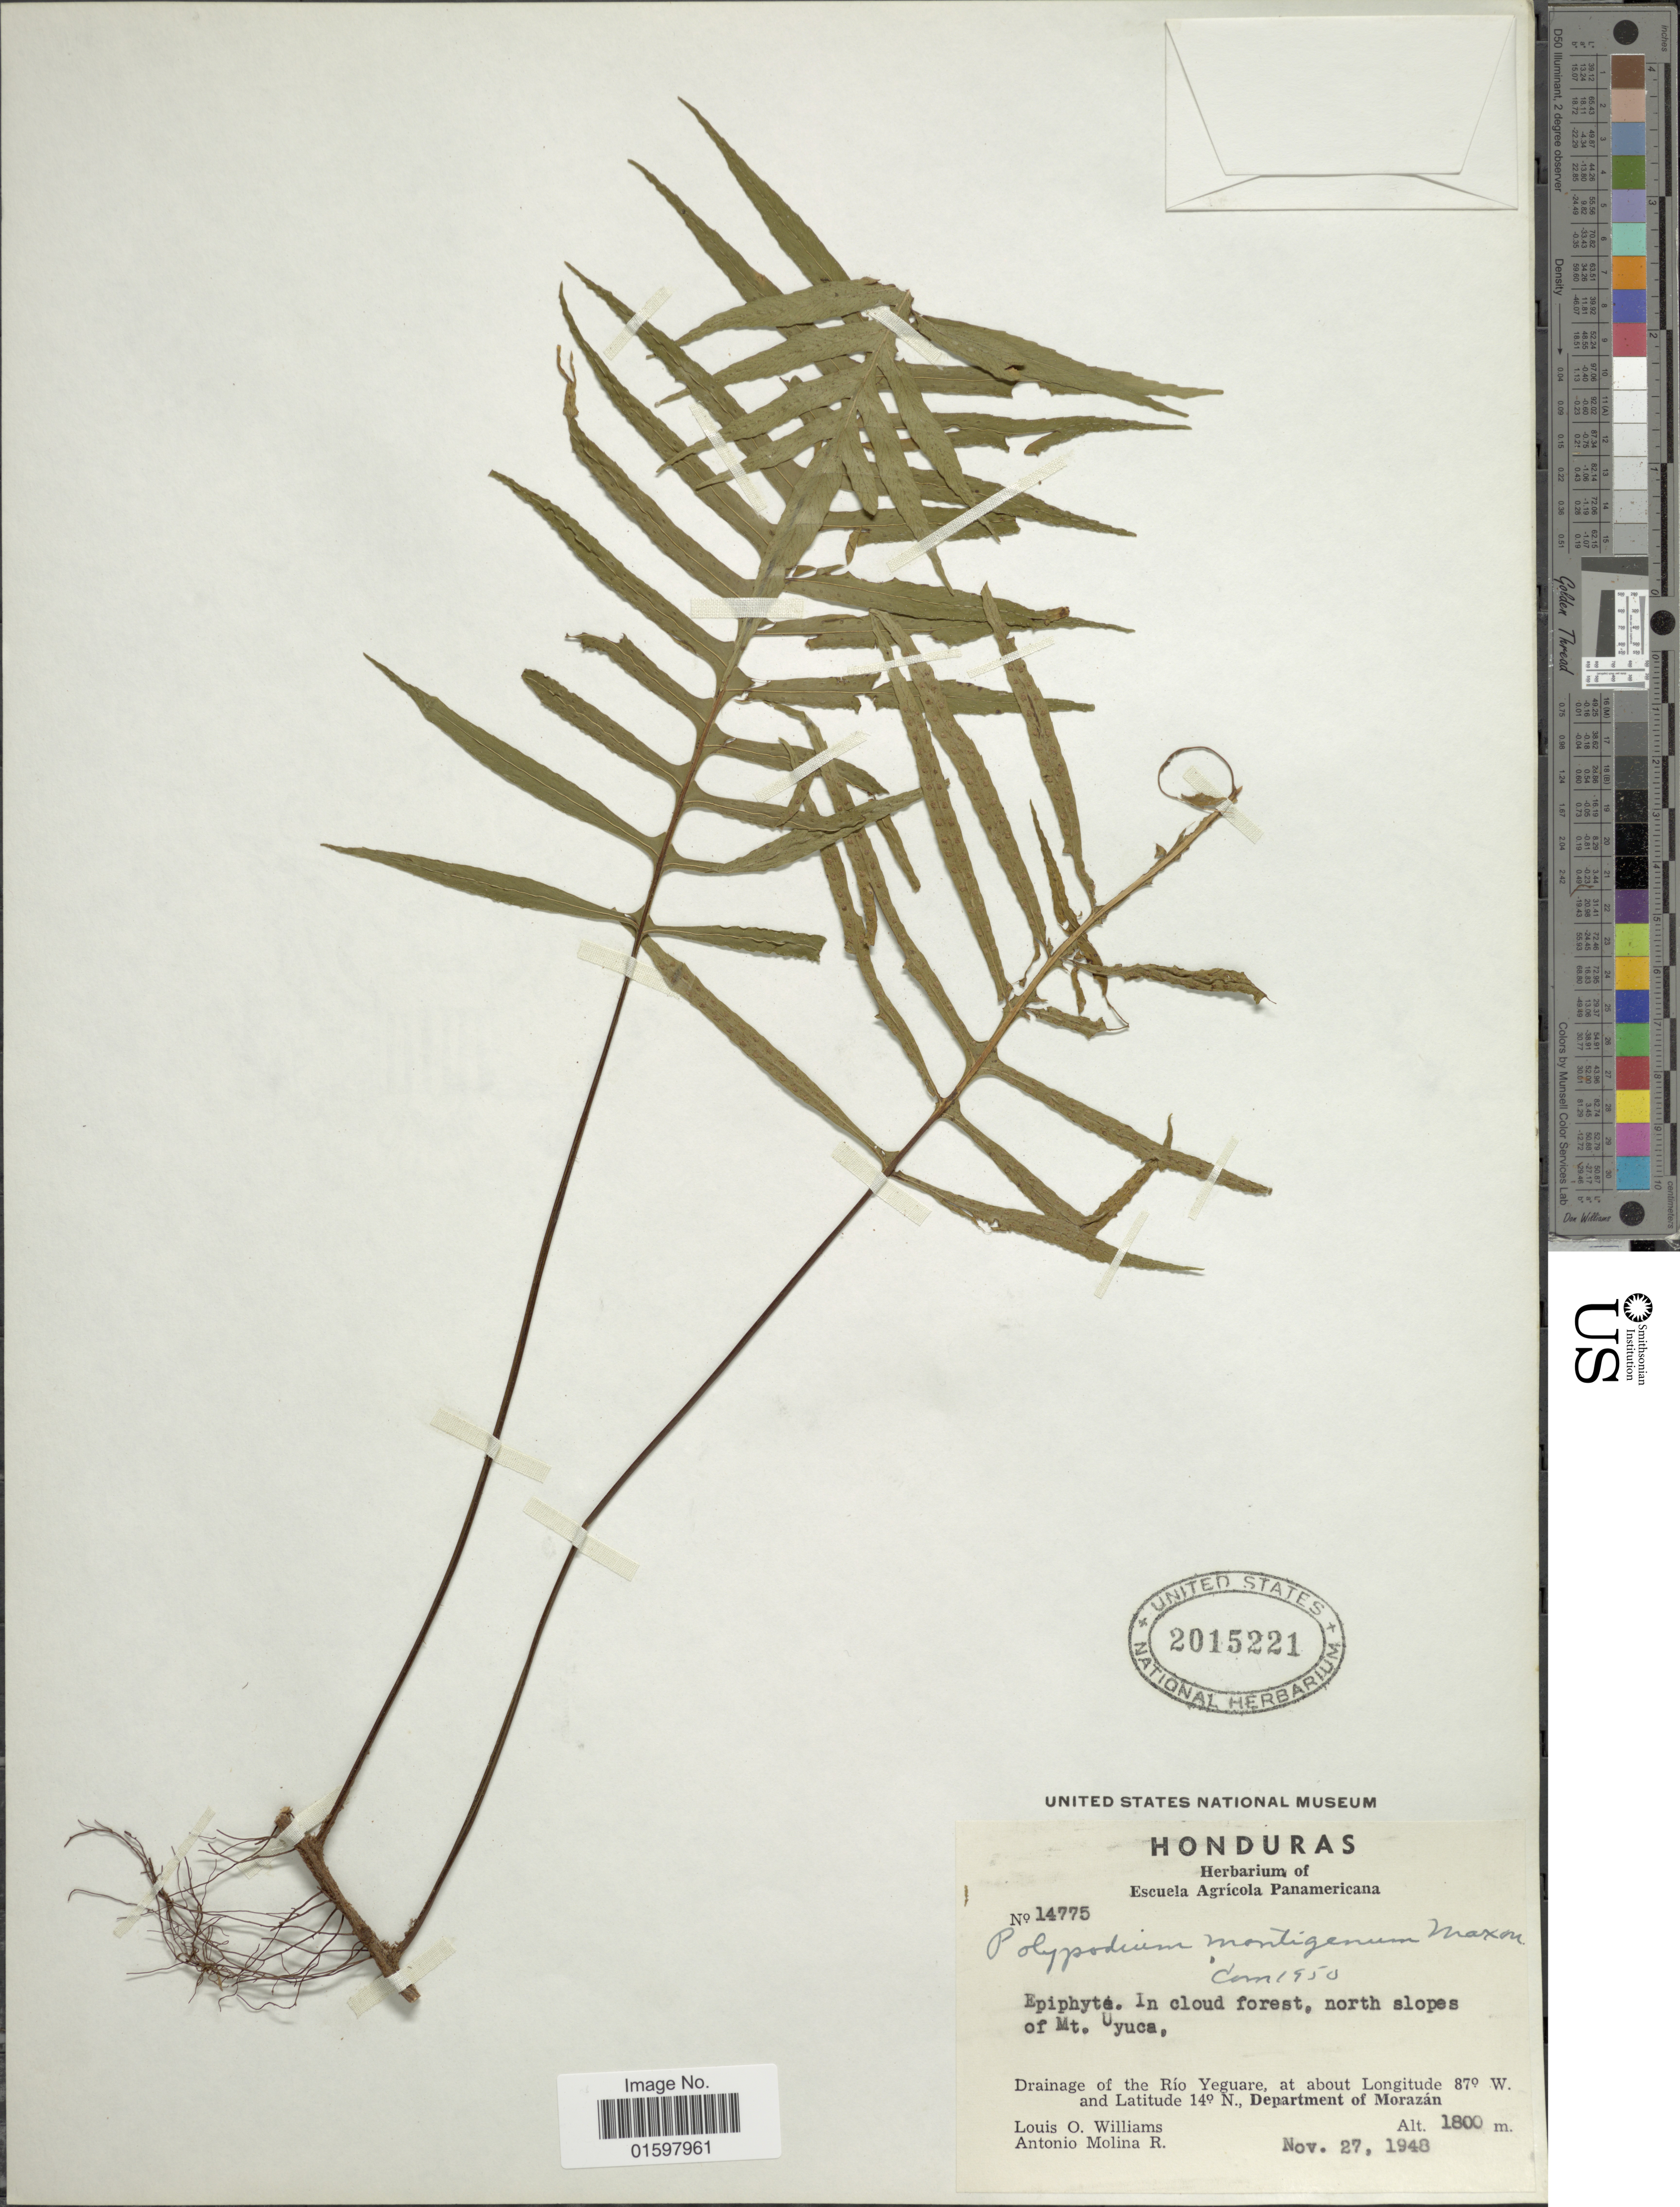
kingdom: Plantae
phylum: Tracheophyta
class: Polypodiopsida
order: Polypodiales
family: Polypodiaceae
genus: Pleopeltis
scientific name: Pleopeltis montigena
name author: (Maxon) A.R. Sm. & Tejero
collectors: L. O. Williams & A. Molina R.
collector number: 14775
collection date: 1948-11-27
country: Honduras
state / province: Fco. Morazán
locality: North slopes of Mt Uyuca, Drainage of the Río Yeguare, Department of Morazán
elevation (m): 1800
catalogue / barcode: US 2015221